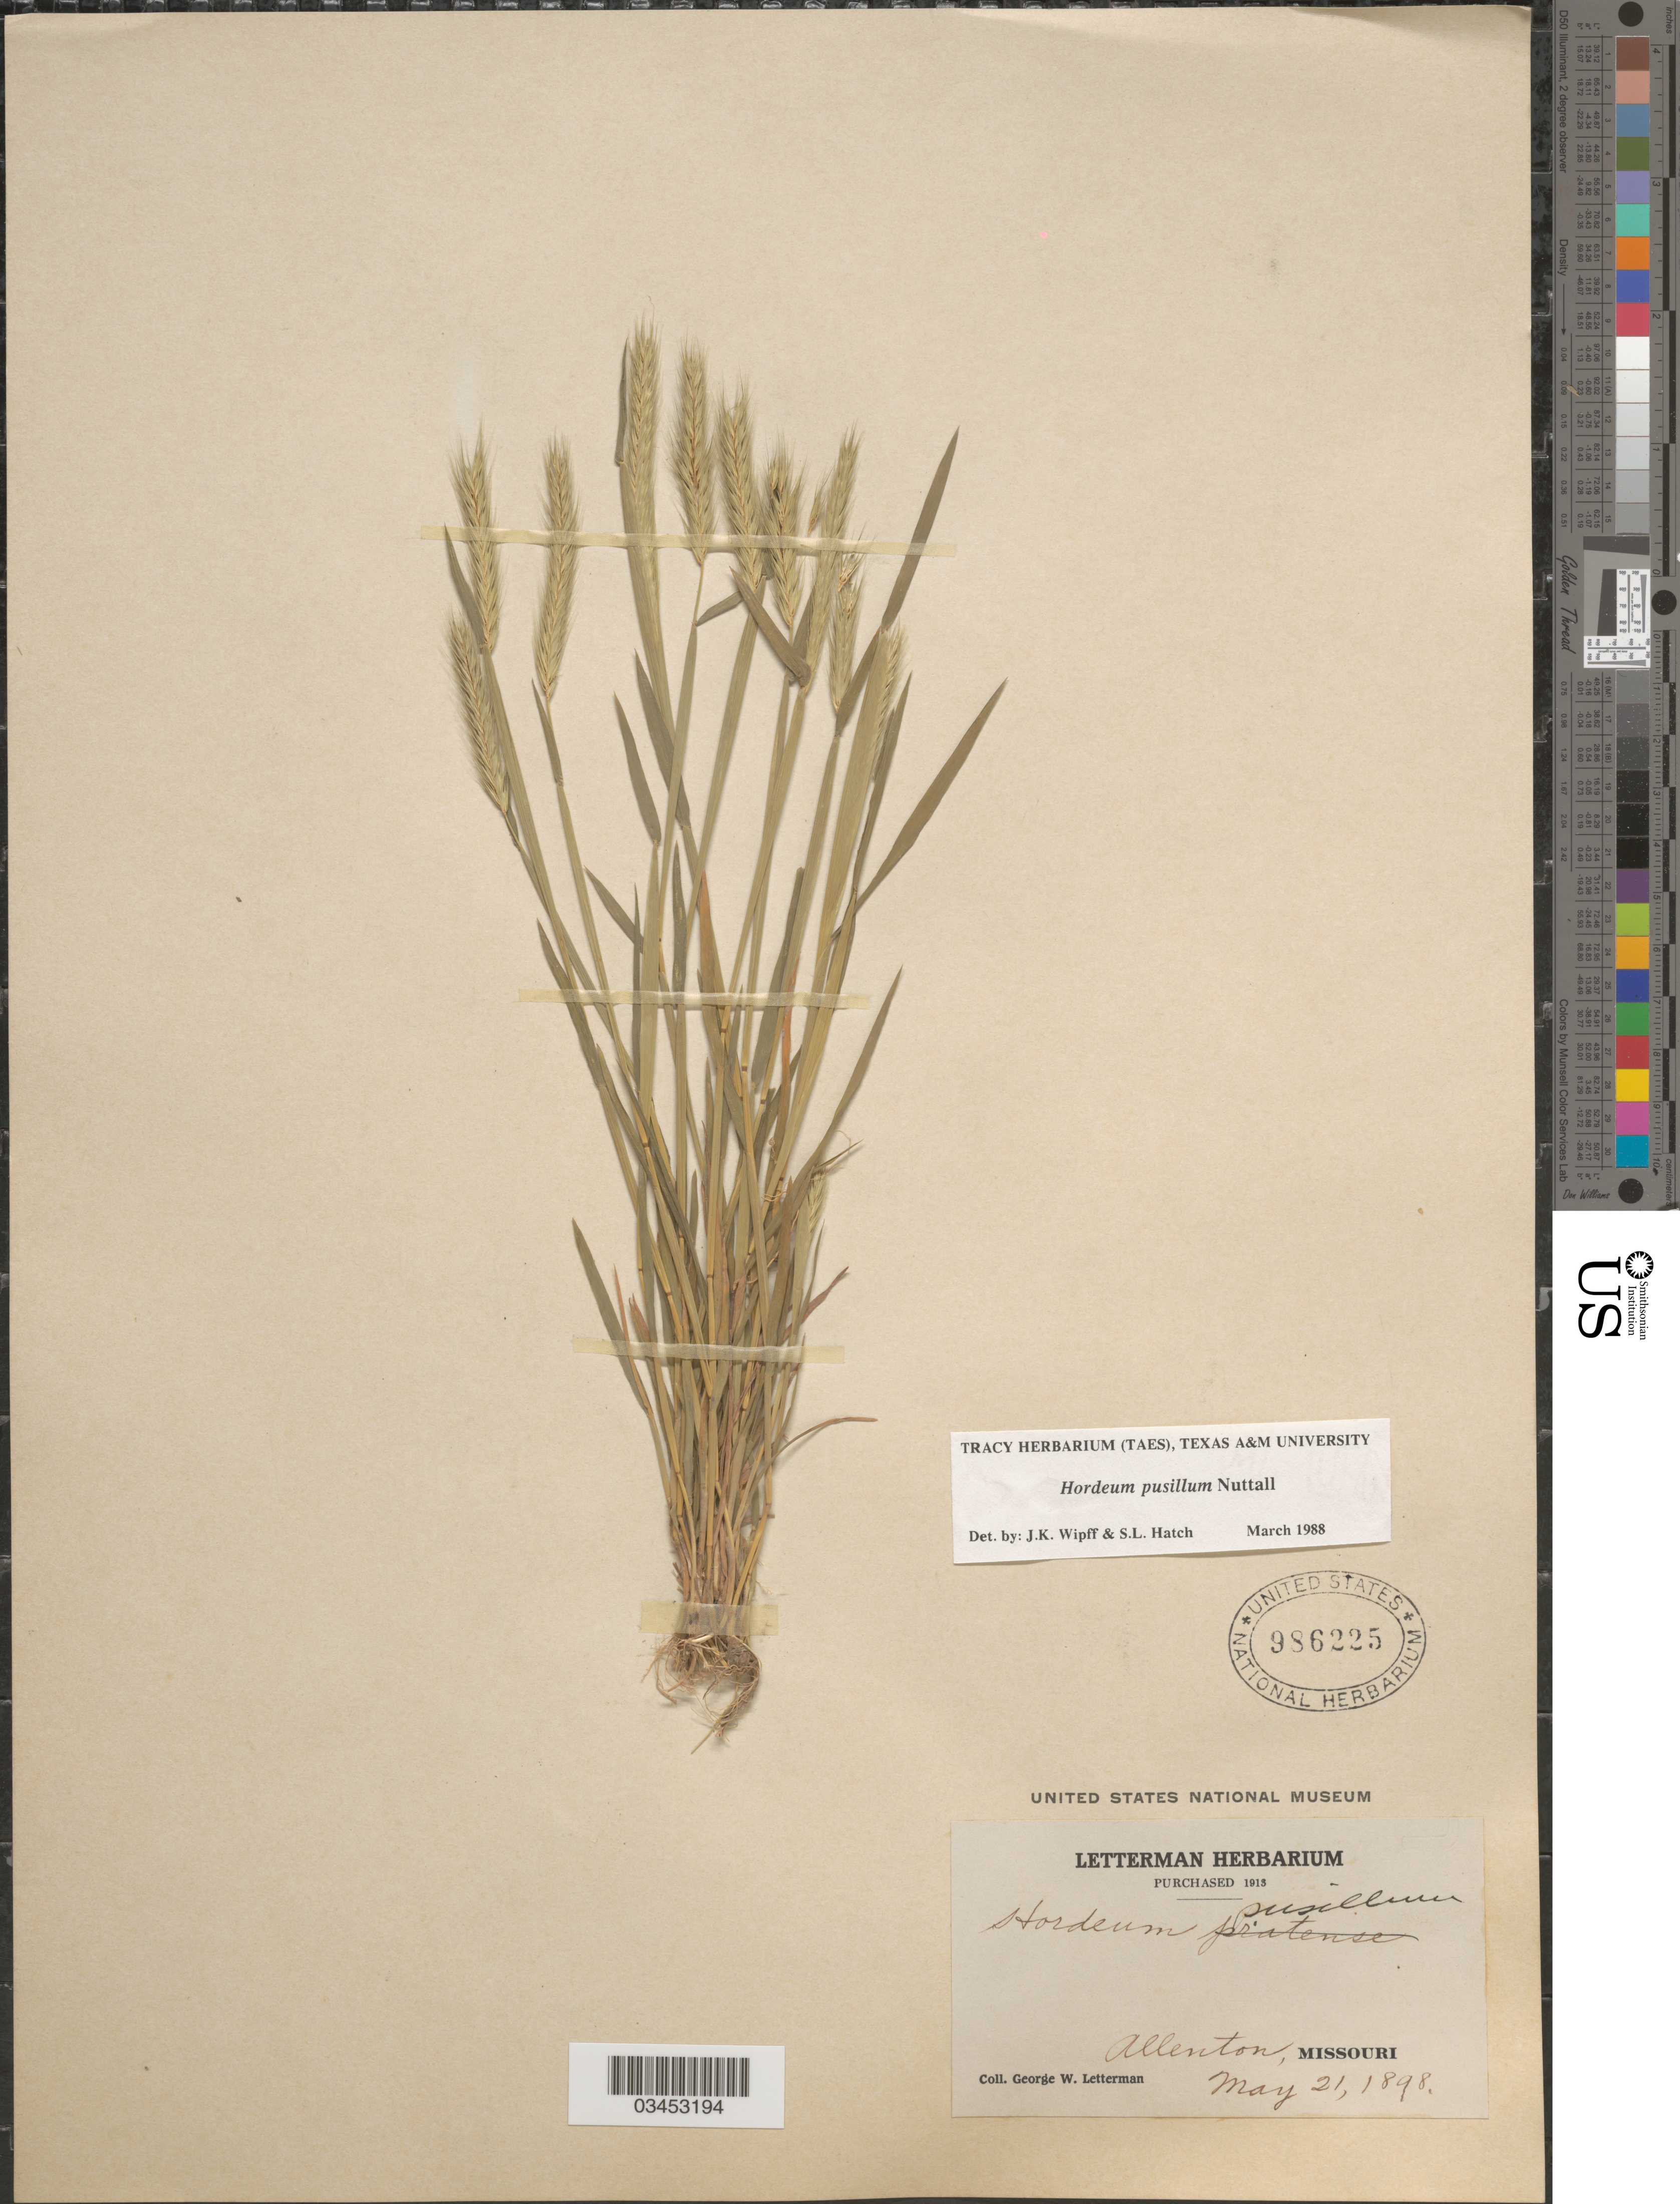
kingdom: Plantae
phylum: Tracheophyta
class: Liliopsida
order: Poales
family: Poaceae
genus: Hordeum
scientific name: Hordeum pusillum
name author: Nutt.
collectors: G. W. Letterman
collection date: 1898-05-21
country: United States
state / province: Missouri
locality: Allenton.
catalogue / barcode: US 986225